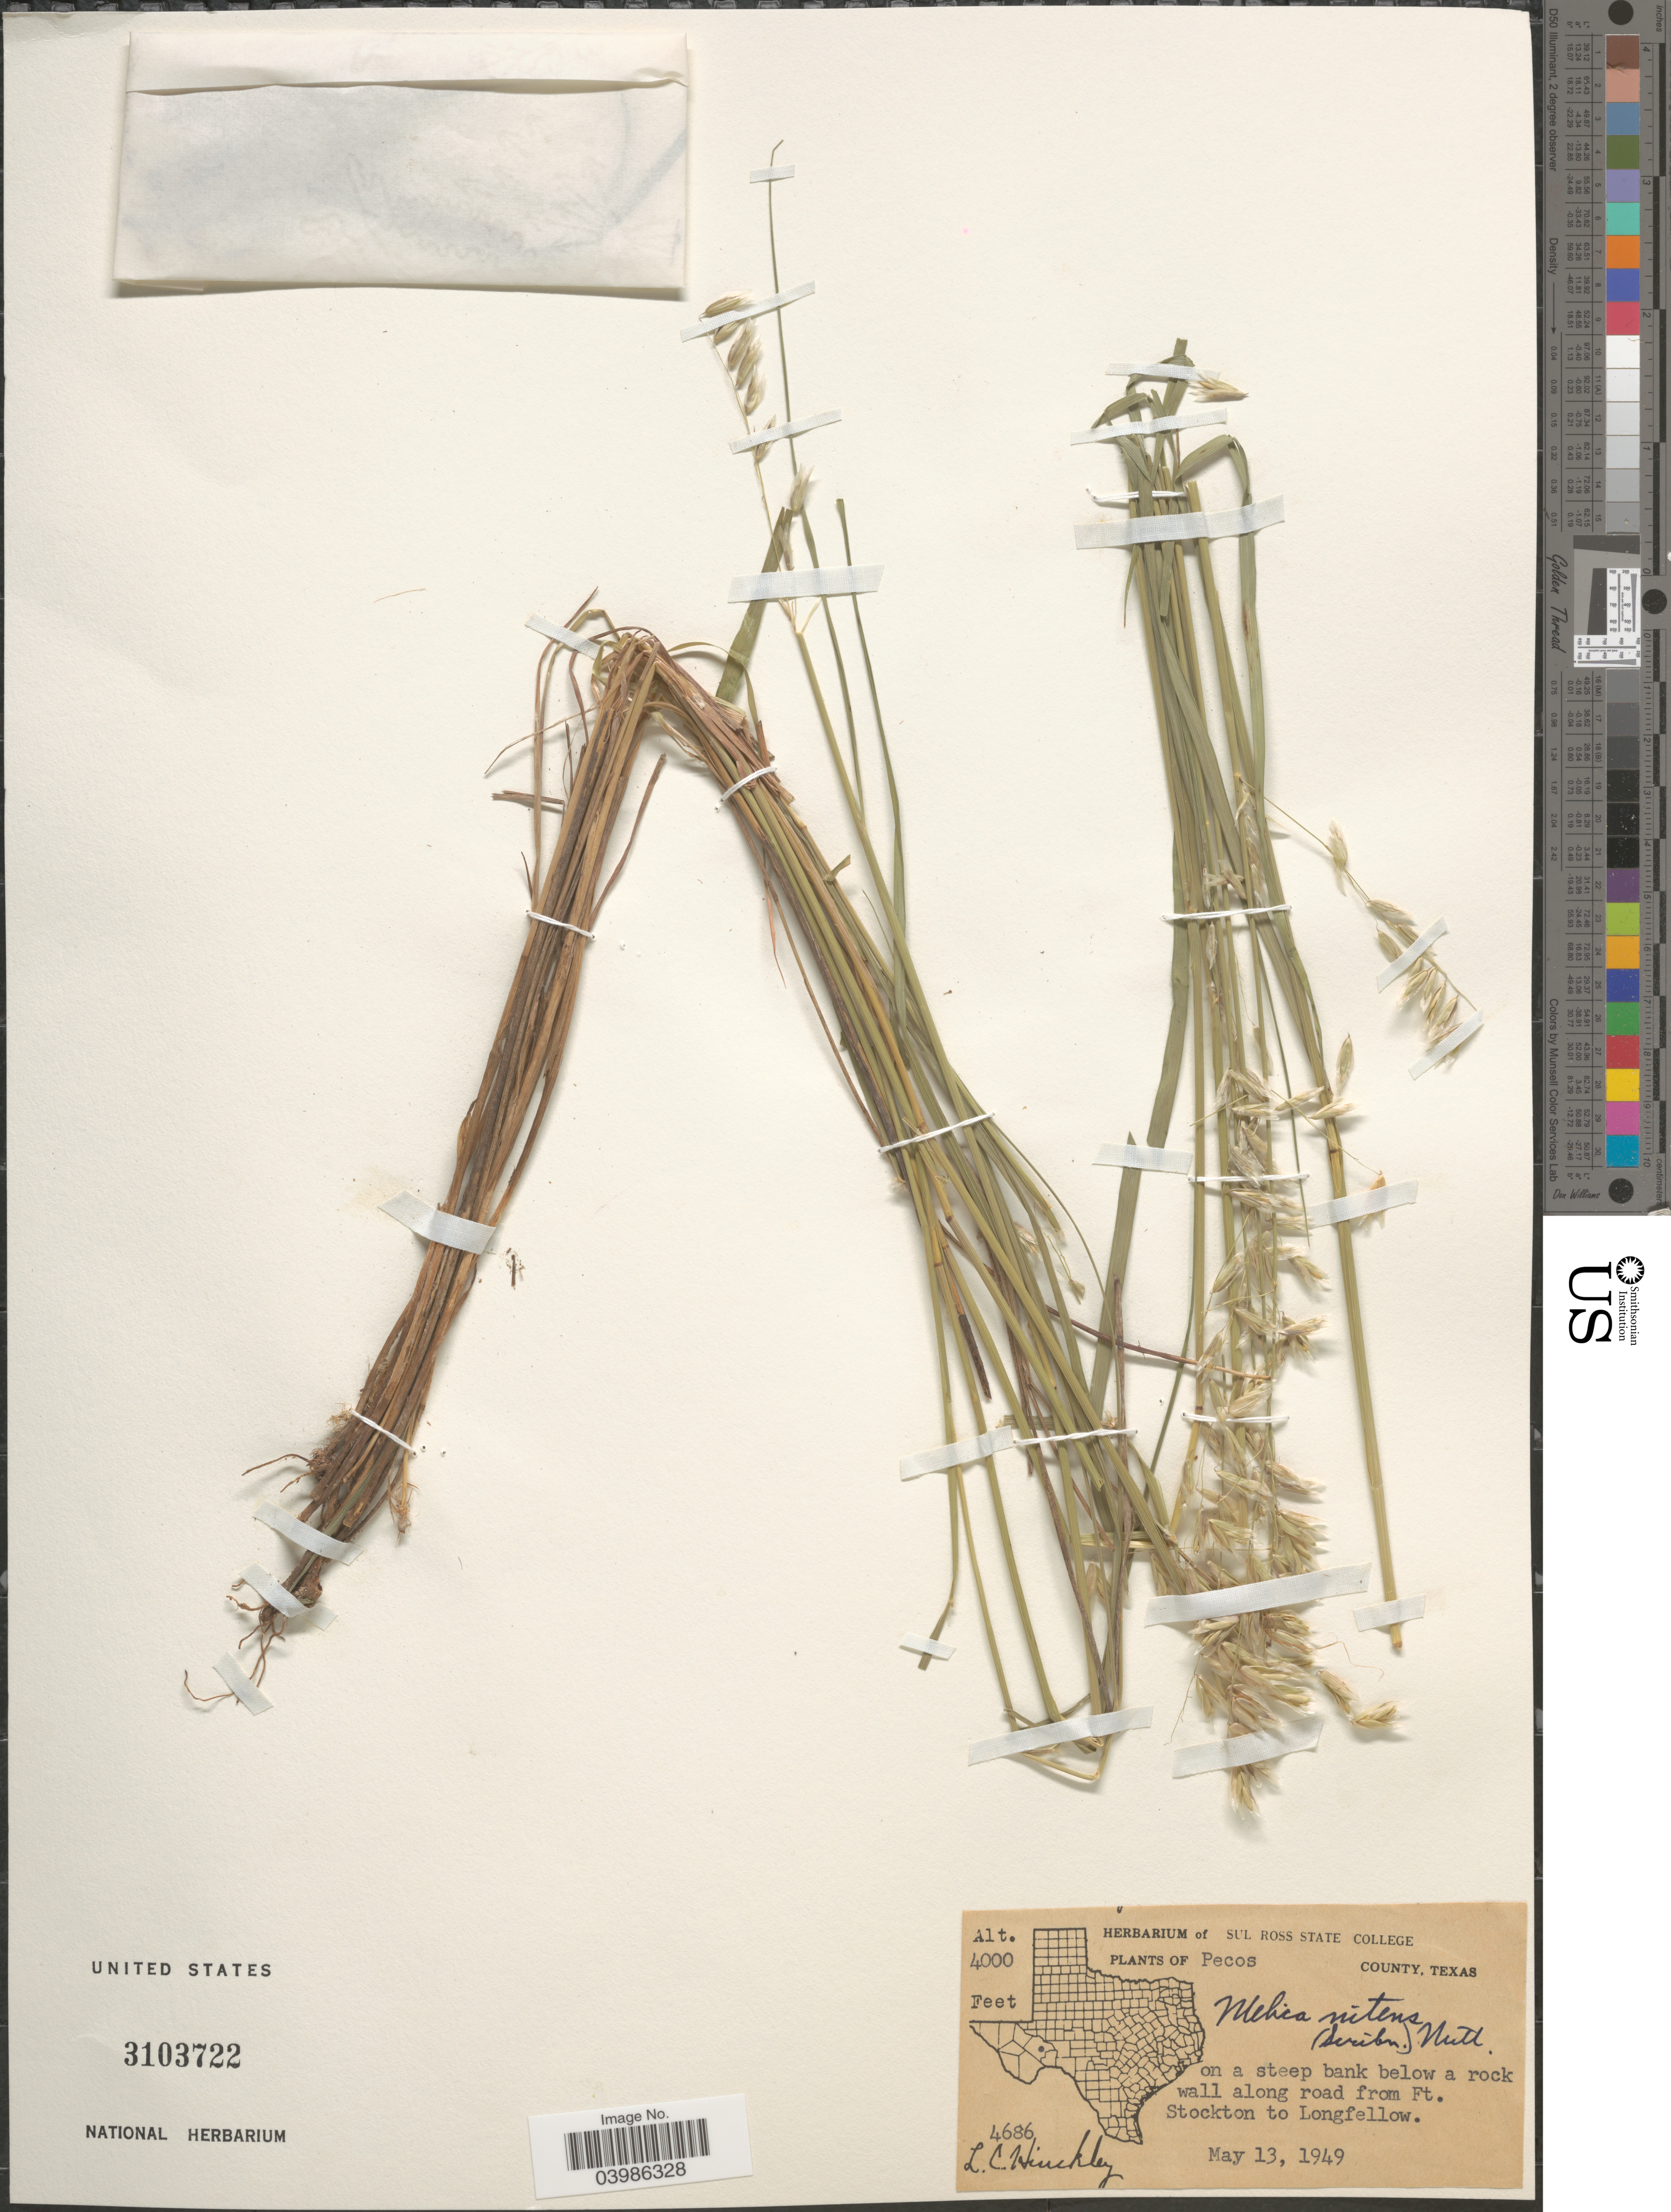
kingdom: Plantae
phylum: Tracheophyta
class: Liliopsida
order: Poales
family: Poaceae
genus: Melica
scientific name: Melica nitens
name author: (Scribn.) Nutt. ex Piper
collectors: L. Hinckley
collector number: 4686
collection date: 1949-05-13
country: United States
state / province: Texas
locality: Pecos County. On a steep bank below a rock wall along road from Ft. Stockton to Longfellow.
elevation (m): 1219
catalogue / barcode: US 3103722